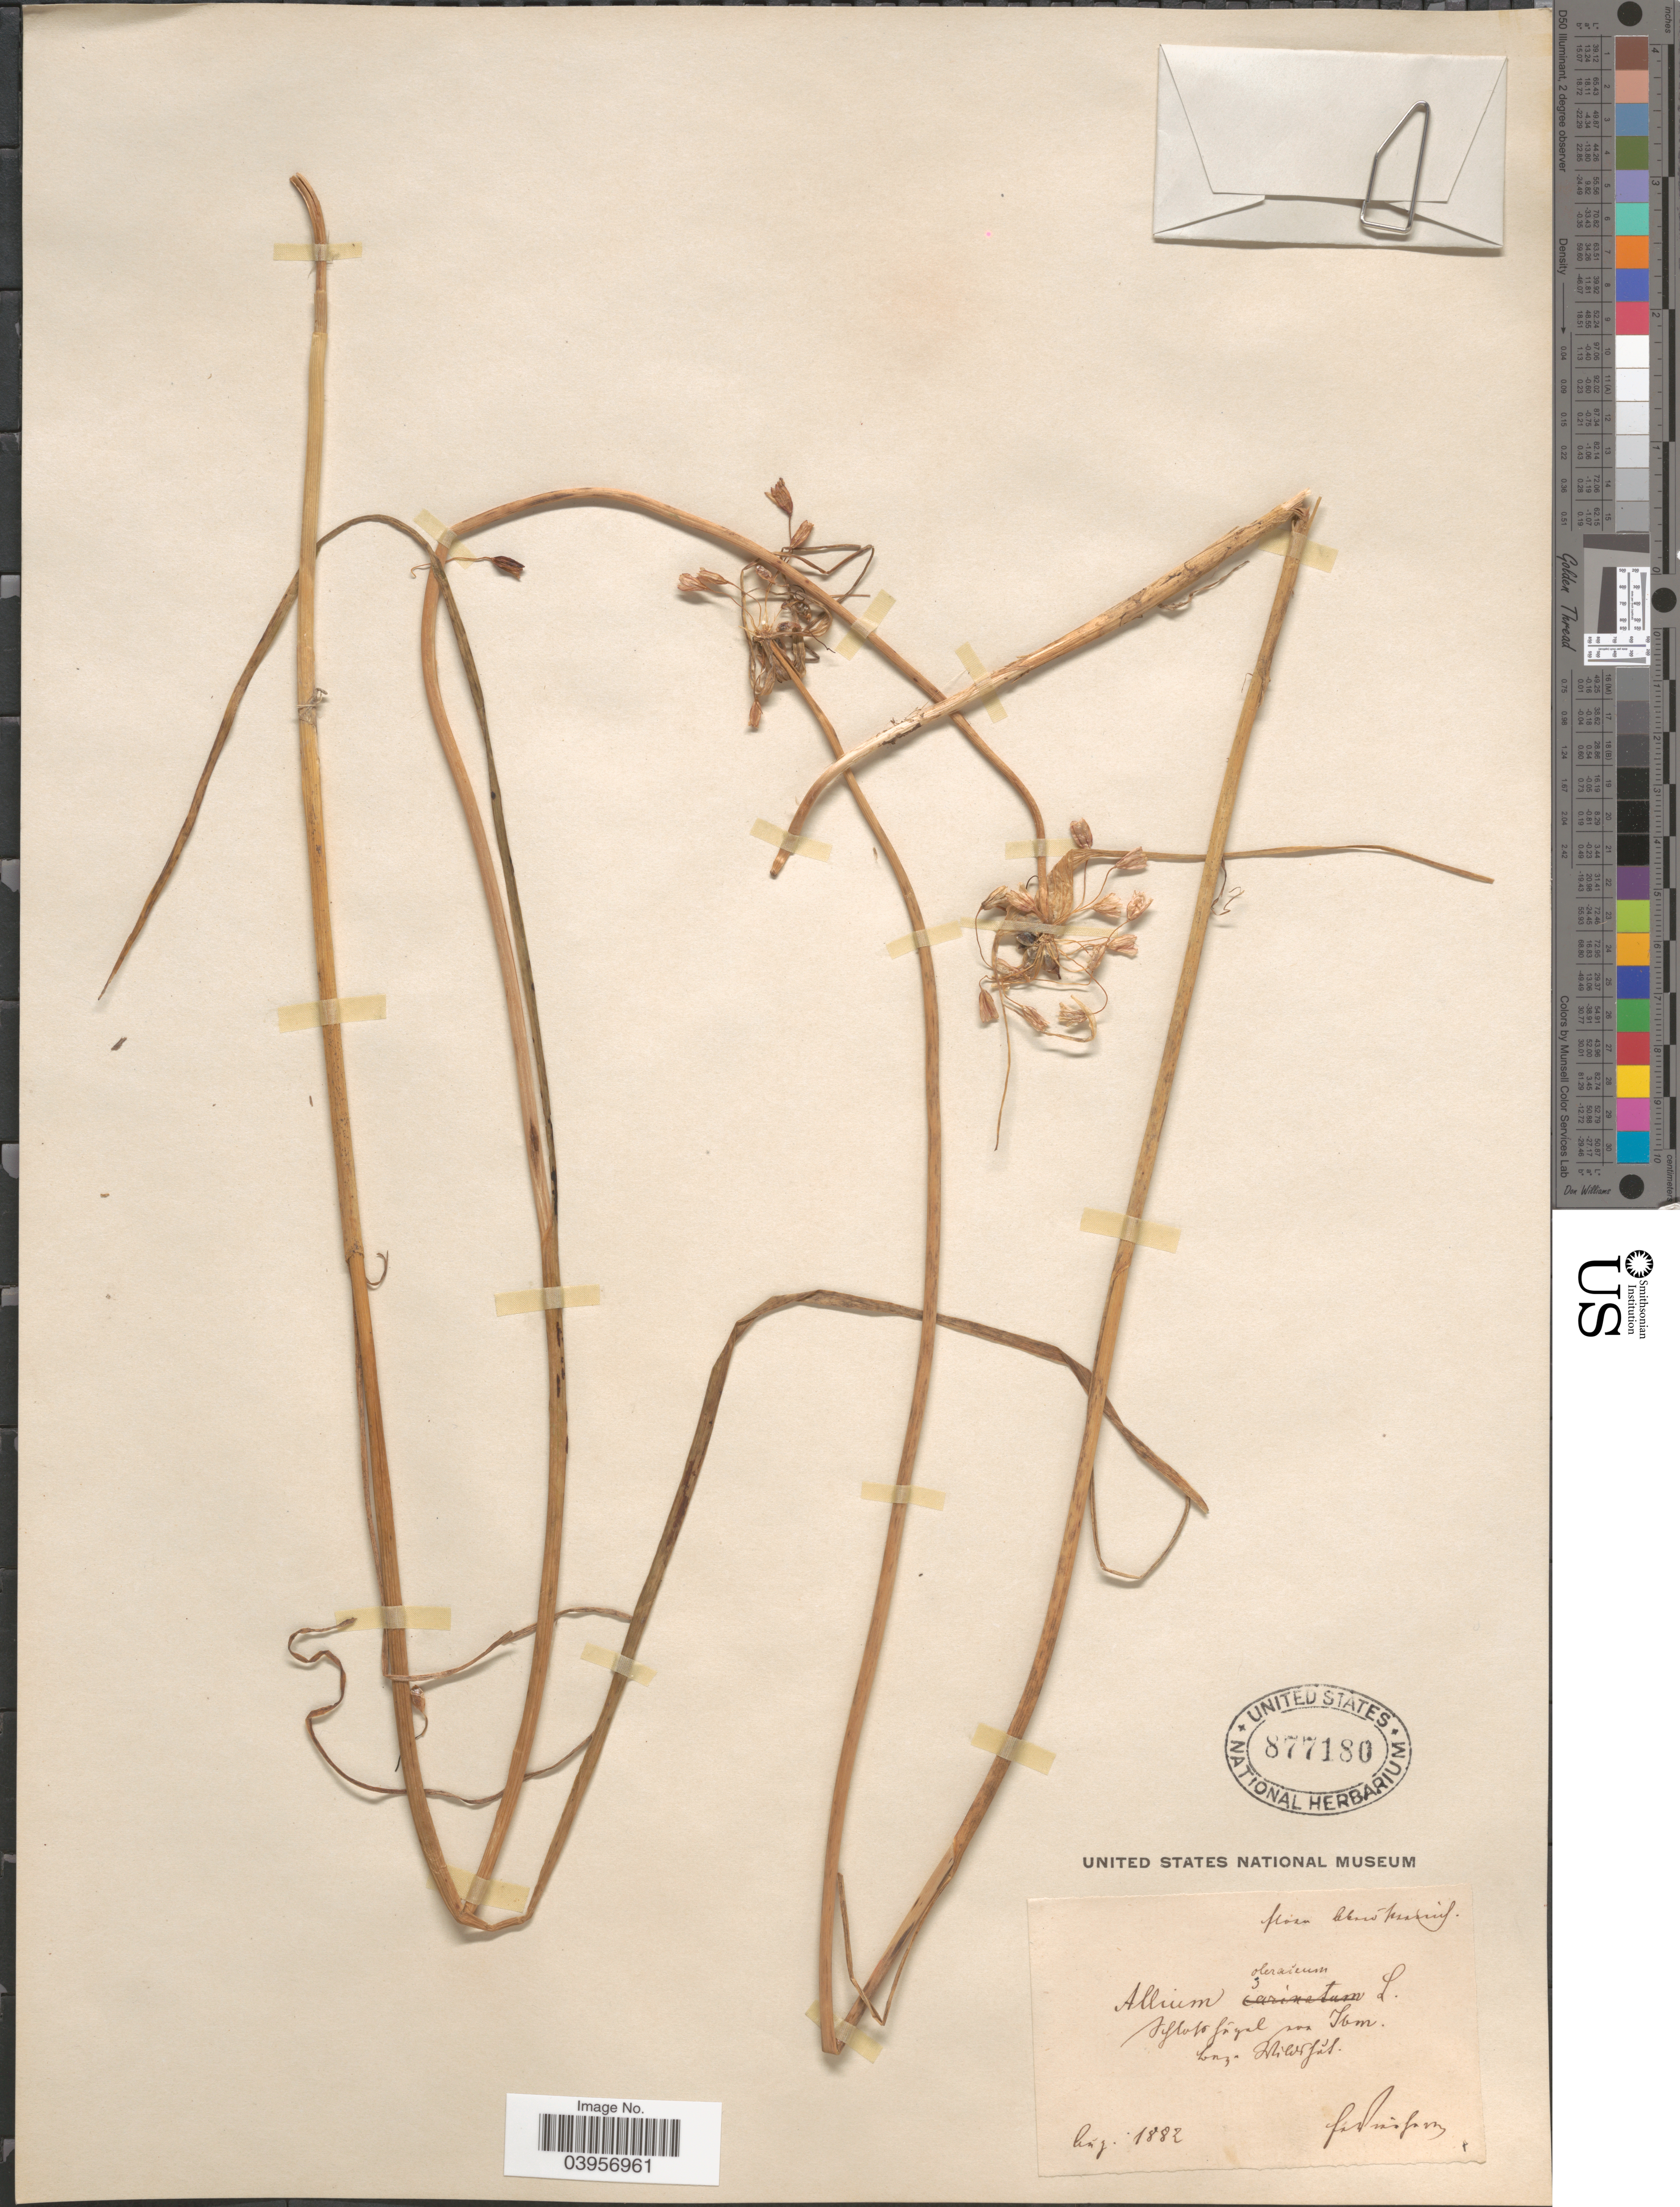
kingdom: Plantae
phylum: Tracheophyta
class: Liliopsida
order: Asparagales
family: Amaryllidaceae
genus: Allium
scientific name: Allium oleraceum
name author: L.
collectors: F. Vierhapper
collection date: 1882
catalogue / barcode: US 877180